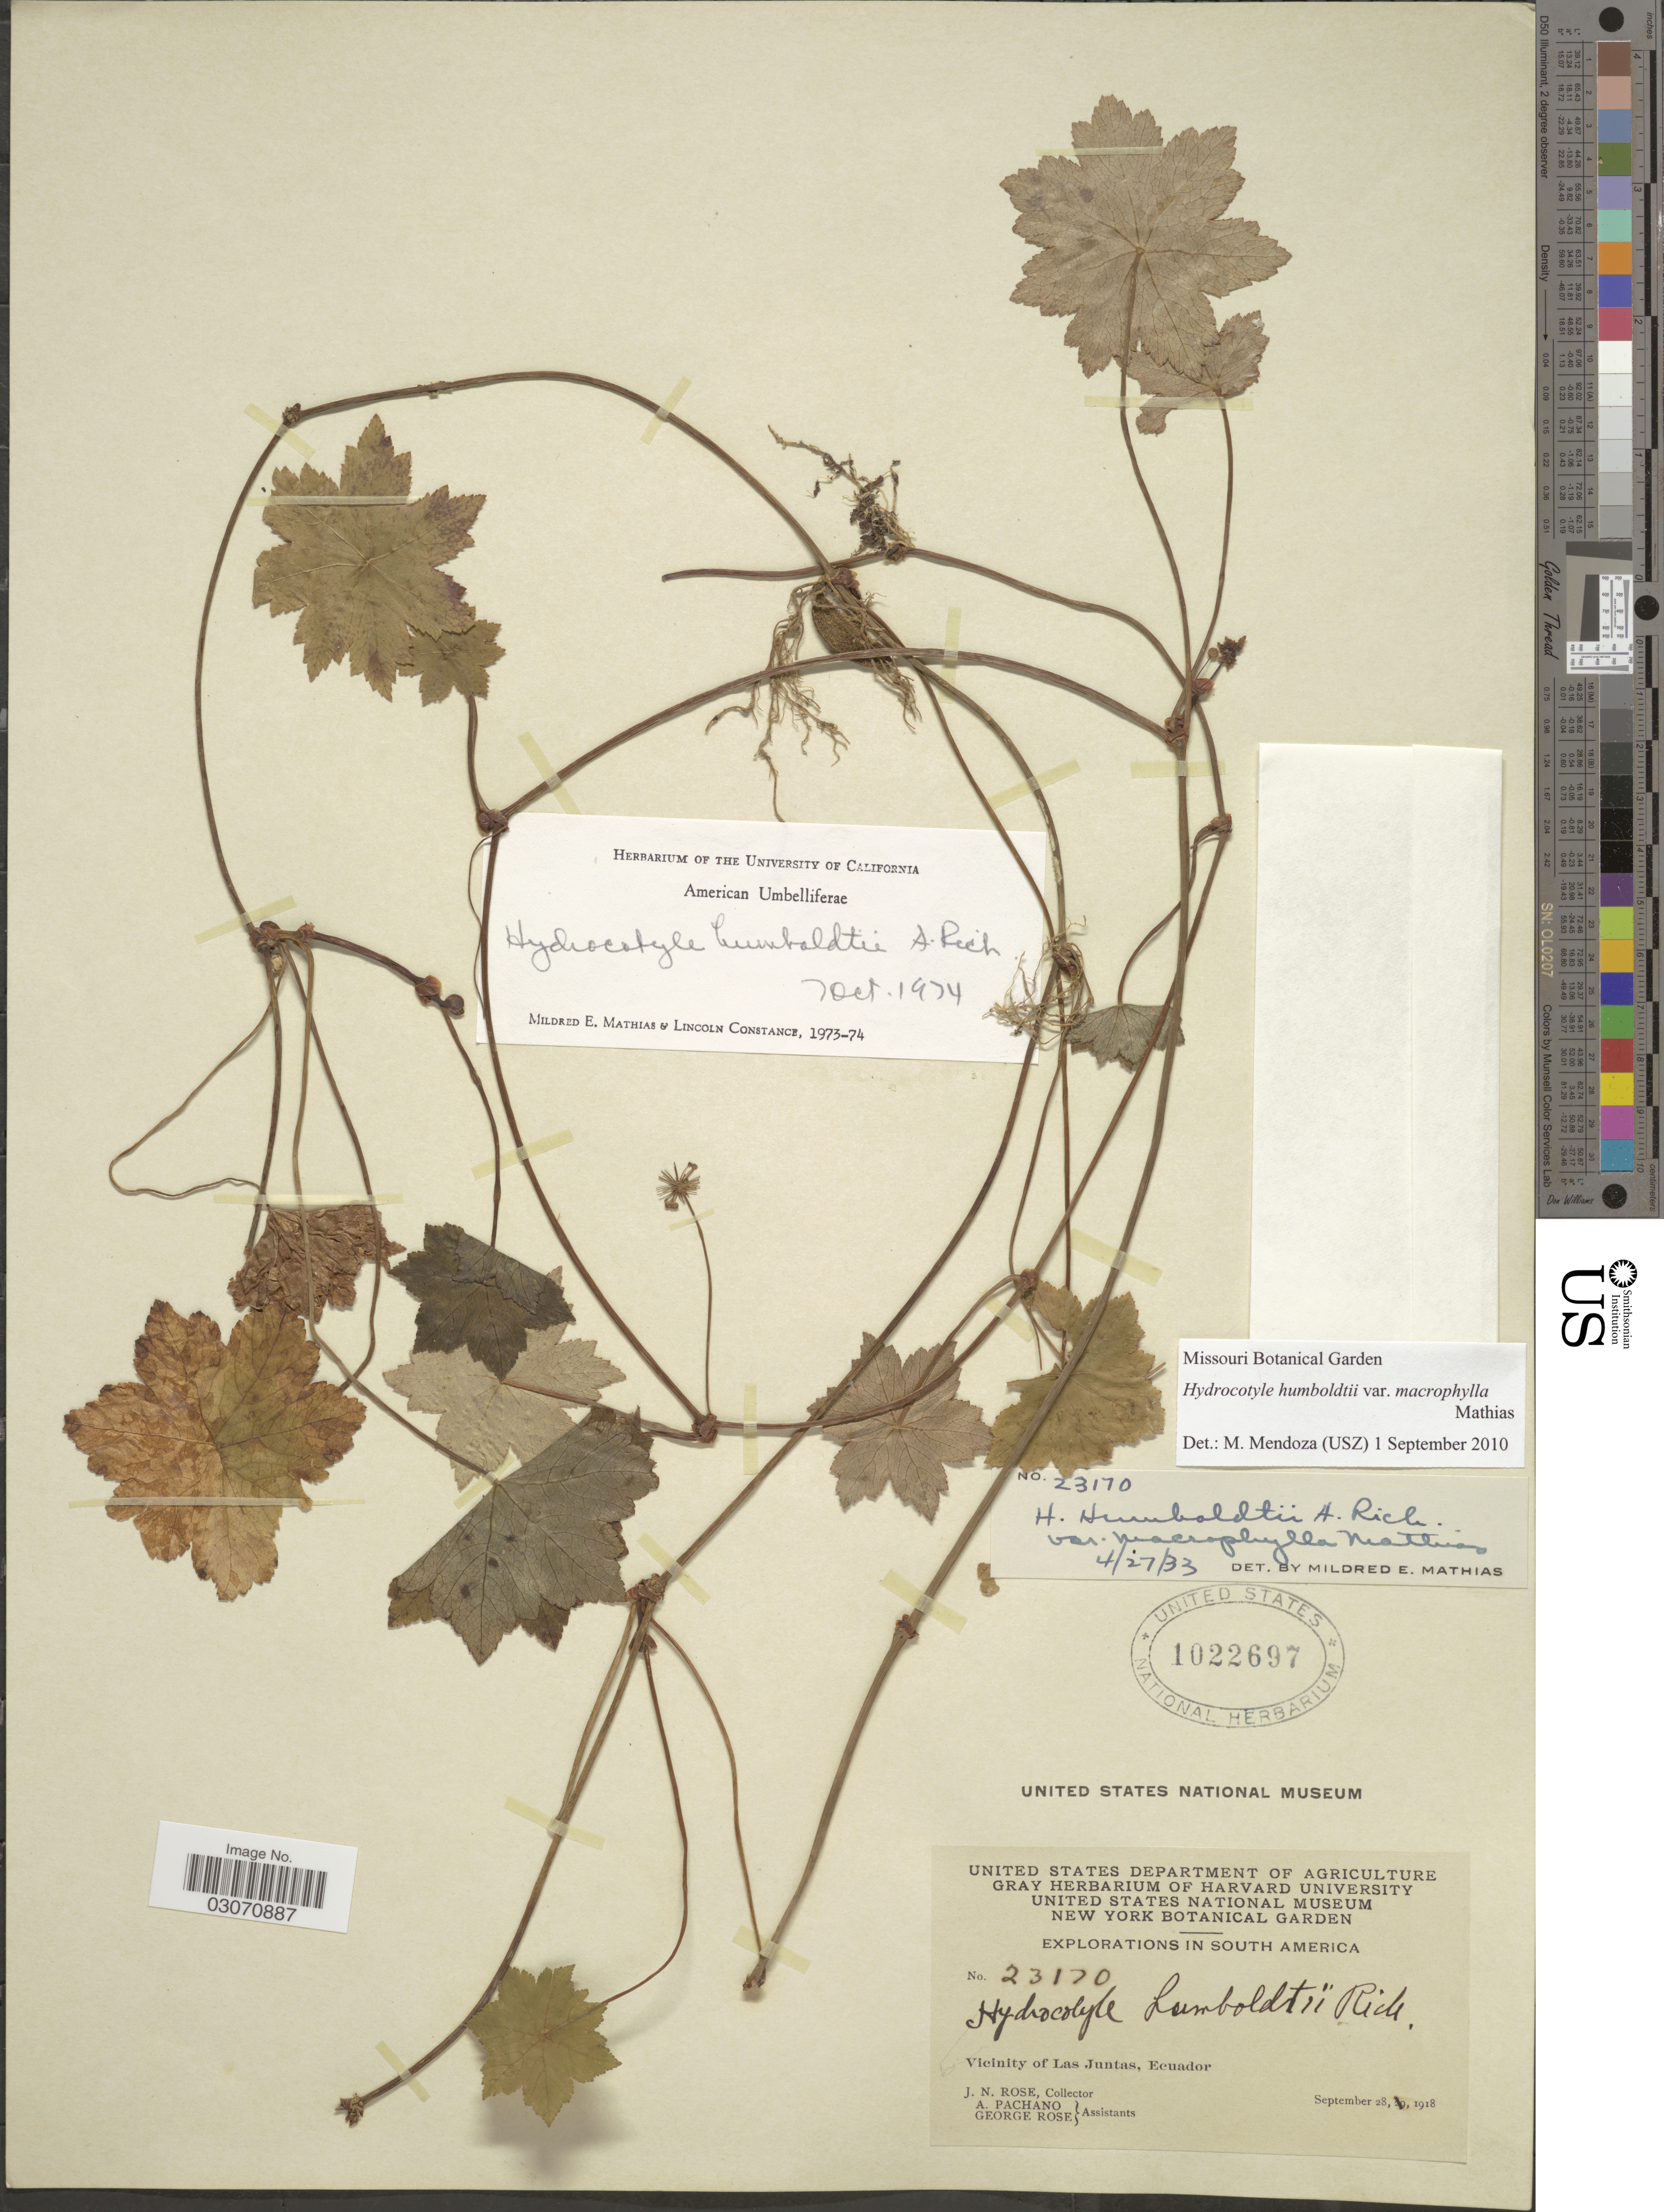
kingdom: Plantae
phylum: Tracheophyta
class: Magnoliopsida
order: Apiales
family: Araliaceae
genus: Hydrocotyle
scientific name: Hydrocotyle humboldtii var. macrophylla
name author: Mathias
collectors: J. N. Rose, A. Pachano & G. Rose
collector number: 23170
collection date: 1918-09-28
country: Ecuador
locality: Vicinity of Las Juntas.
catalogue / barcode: US 1022697